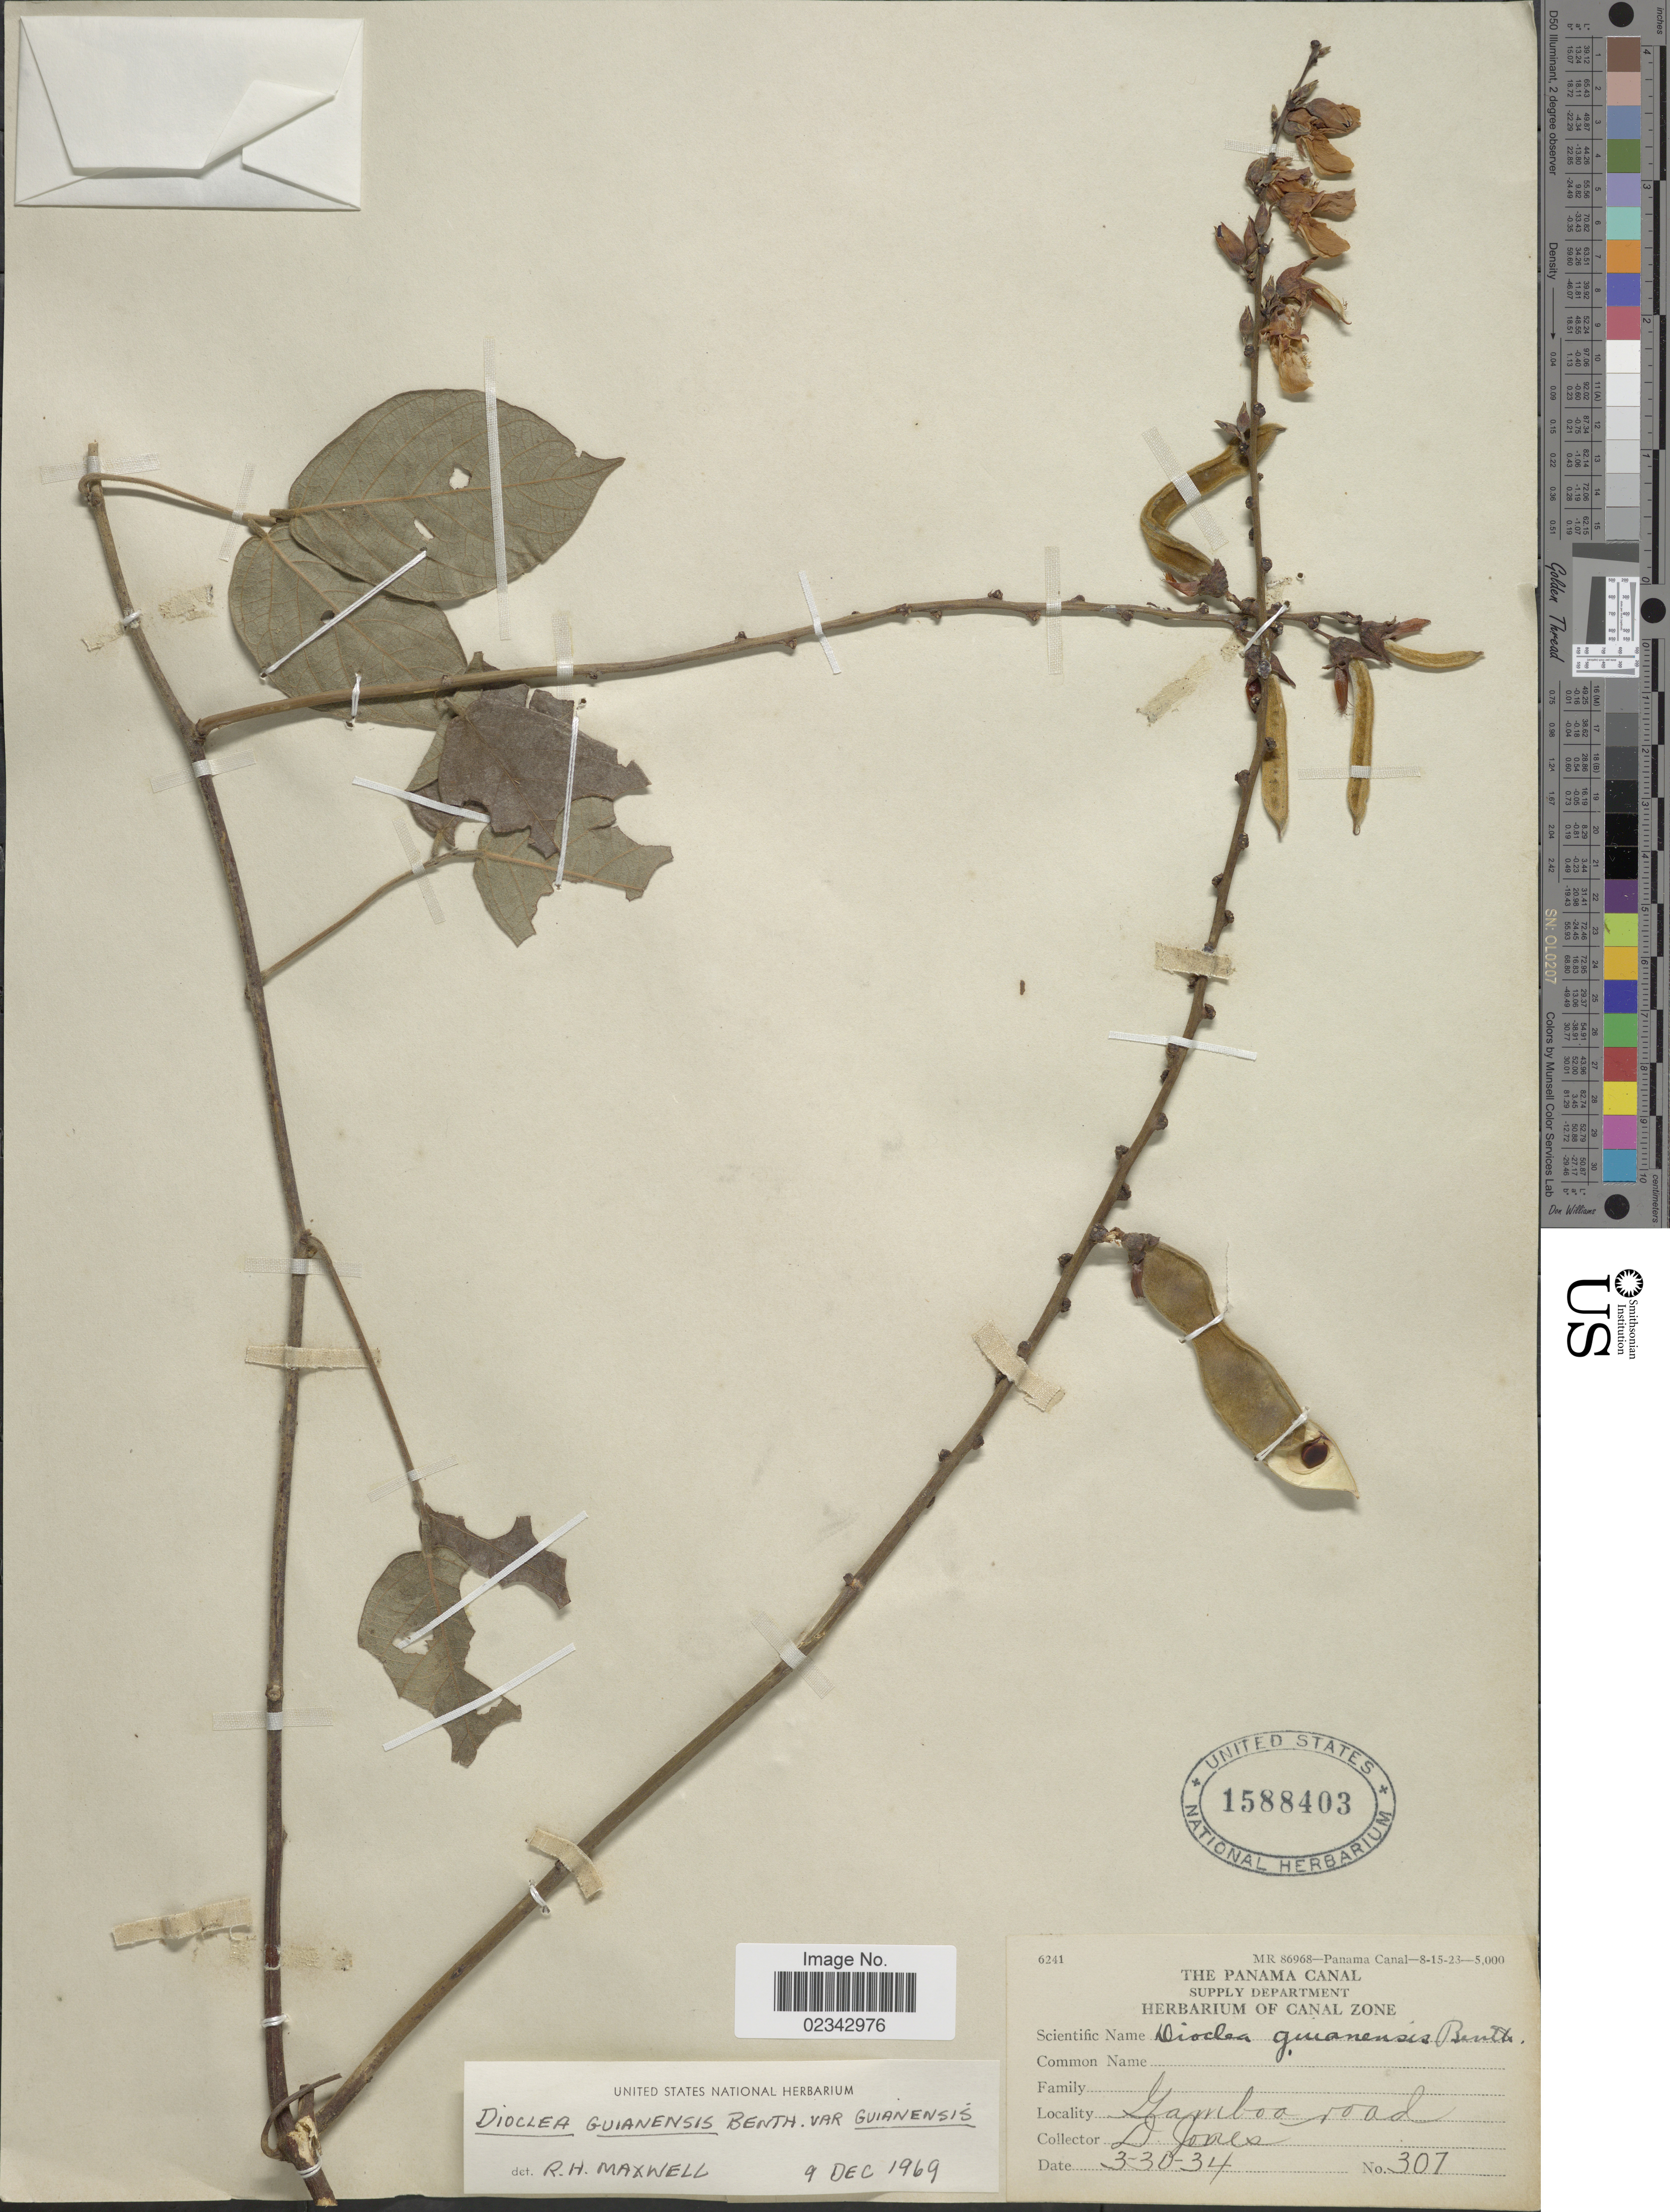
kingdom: Plantae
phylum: Tracheophyta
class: Magnoliopsida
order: Fabales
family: Fabaceae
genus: Dioclea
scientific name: Dioclea guianensis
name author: Benth.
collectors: D. Jones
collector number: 307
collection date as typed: Transcribed d/m/y: 30/3/34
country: Panama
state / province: Colón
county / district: Canal Zone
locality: The Panama Canal, Gamboa road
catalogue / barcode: US 1588403